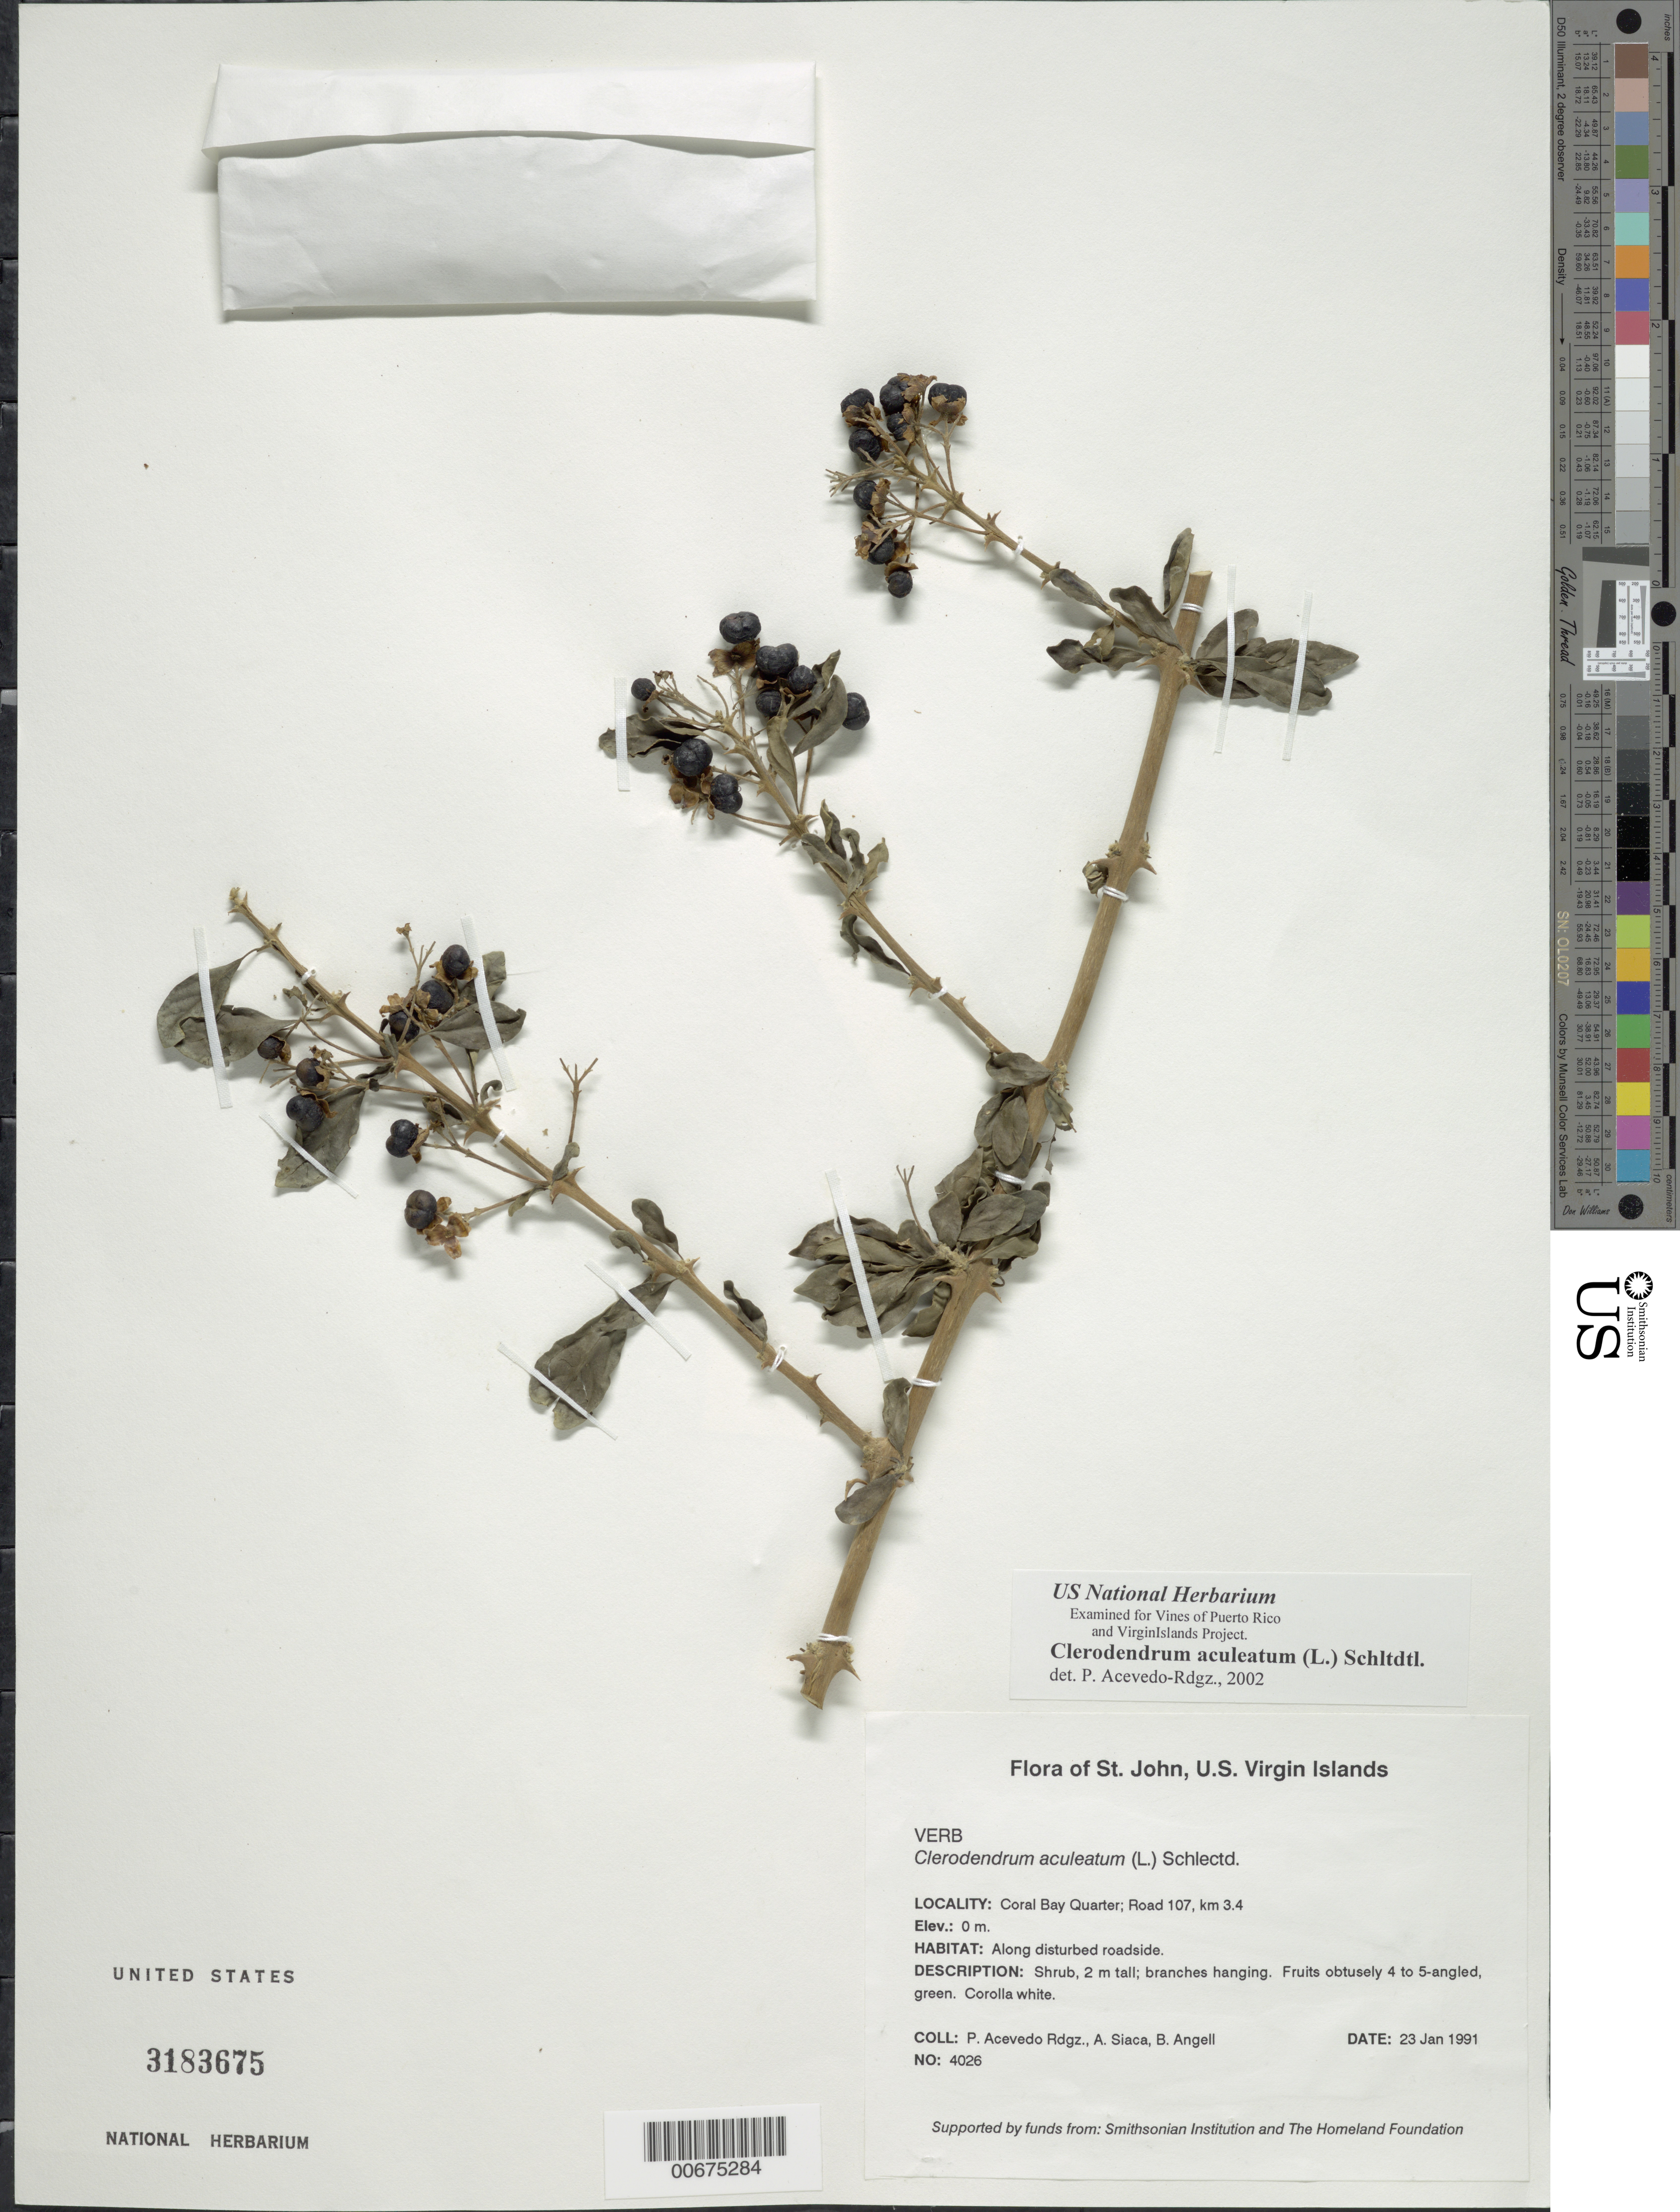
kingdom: Plantae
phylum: Tracheophyta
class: Magnoliopsida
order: Lamiales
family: Lamiaceae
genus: Clerodendrum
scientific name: Clerodendrum aculeatum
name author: (L.) Schltdl.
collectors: P. Acevedo-Rodr., A. Siaca & Bobbi Angell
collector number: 4026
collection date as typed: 23 Jan 1991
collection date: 1991-01-23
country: U.S. Virgin Islands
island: St. John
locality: Coral Bay Quarter; Road 107, km 3.4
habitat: Along disturbed roadside.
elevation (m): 0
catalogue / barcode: US 3183675